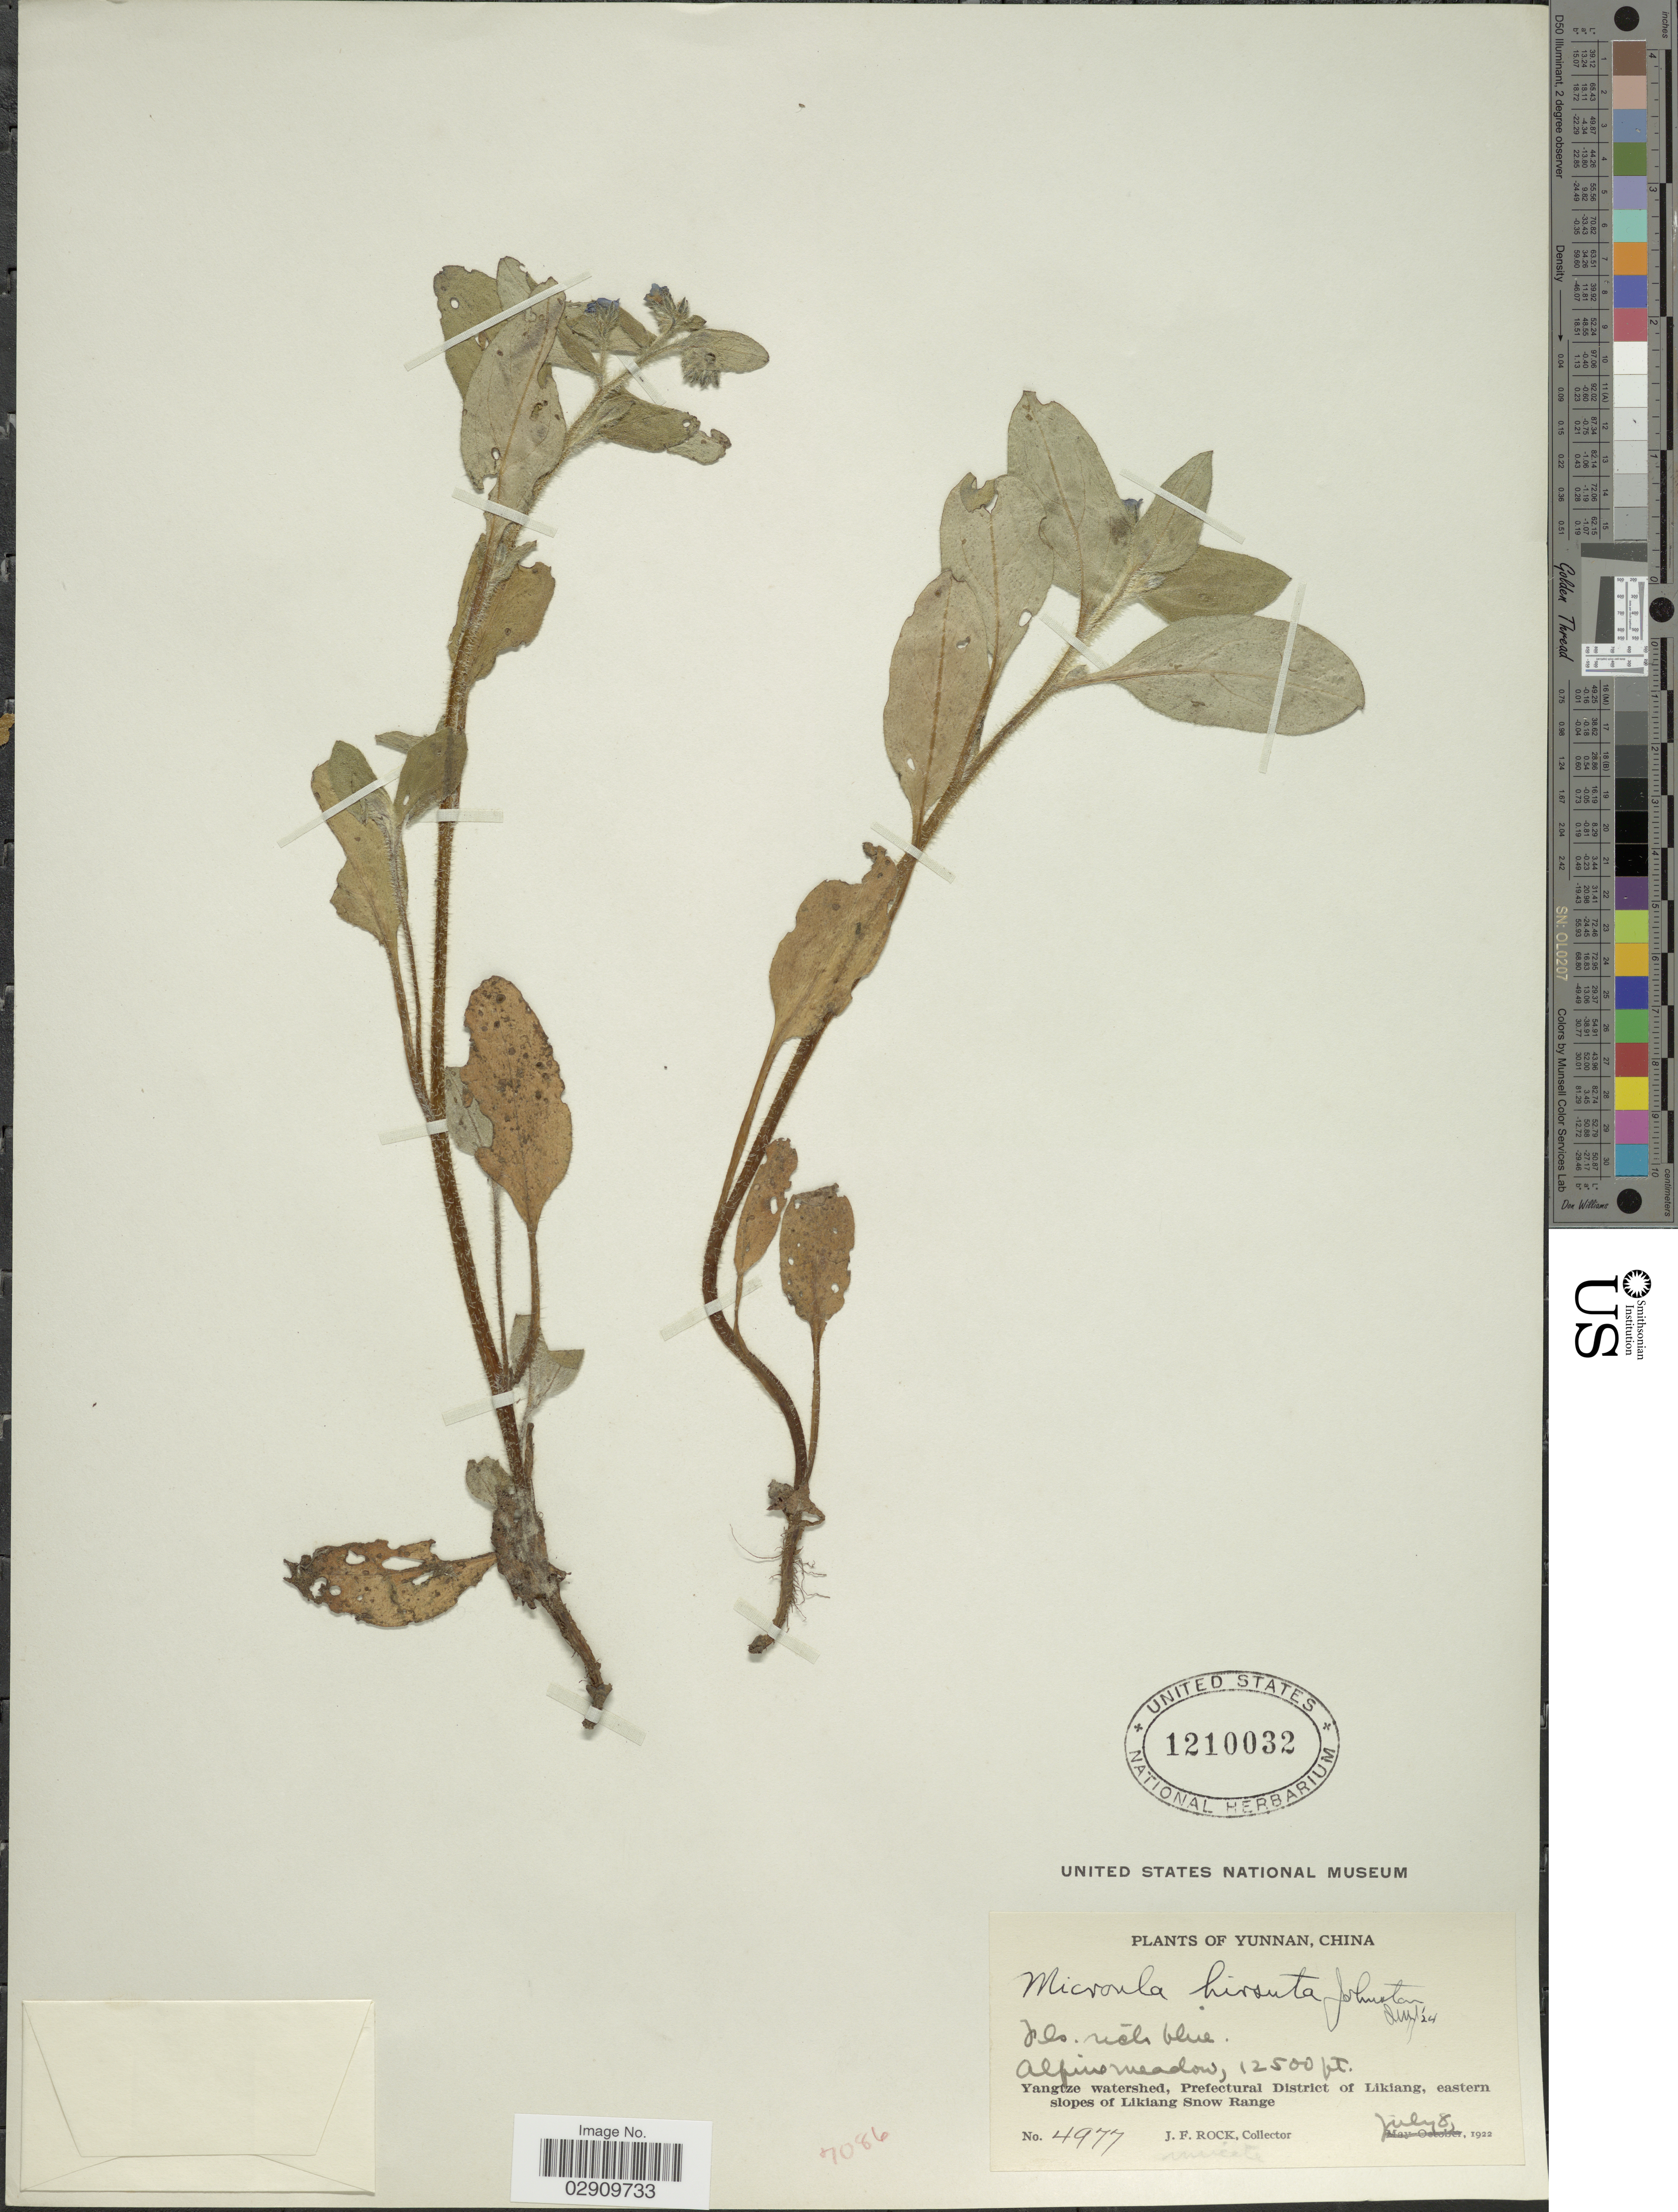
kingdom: Plantae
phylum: Tracheophyta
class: Magnoliopsida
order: Boraginales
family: Boraginaceae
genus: Microula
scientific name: Microula hirsuta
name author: I.M. Johnst.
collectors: J. Rock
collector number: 4977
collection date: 1922-07-08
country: China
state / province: Yunnan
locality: Yangtze watershed, Prefectural District of Likiang, eastern slopes of Likiang Snow Range.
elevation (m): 3810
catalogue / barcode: US 1210032